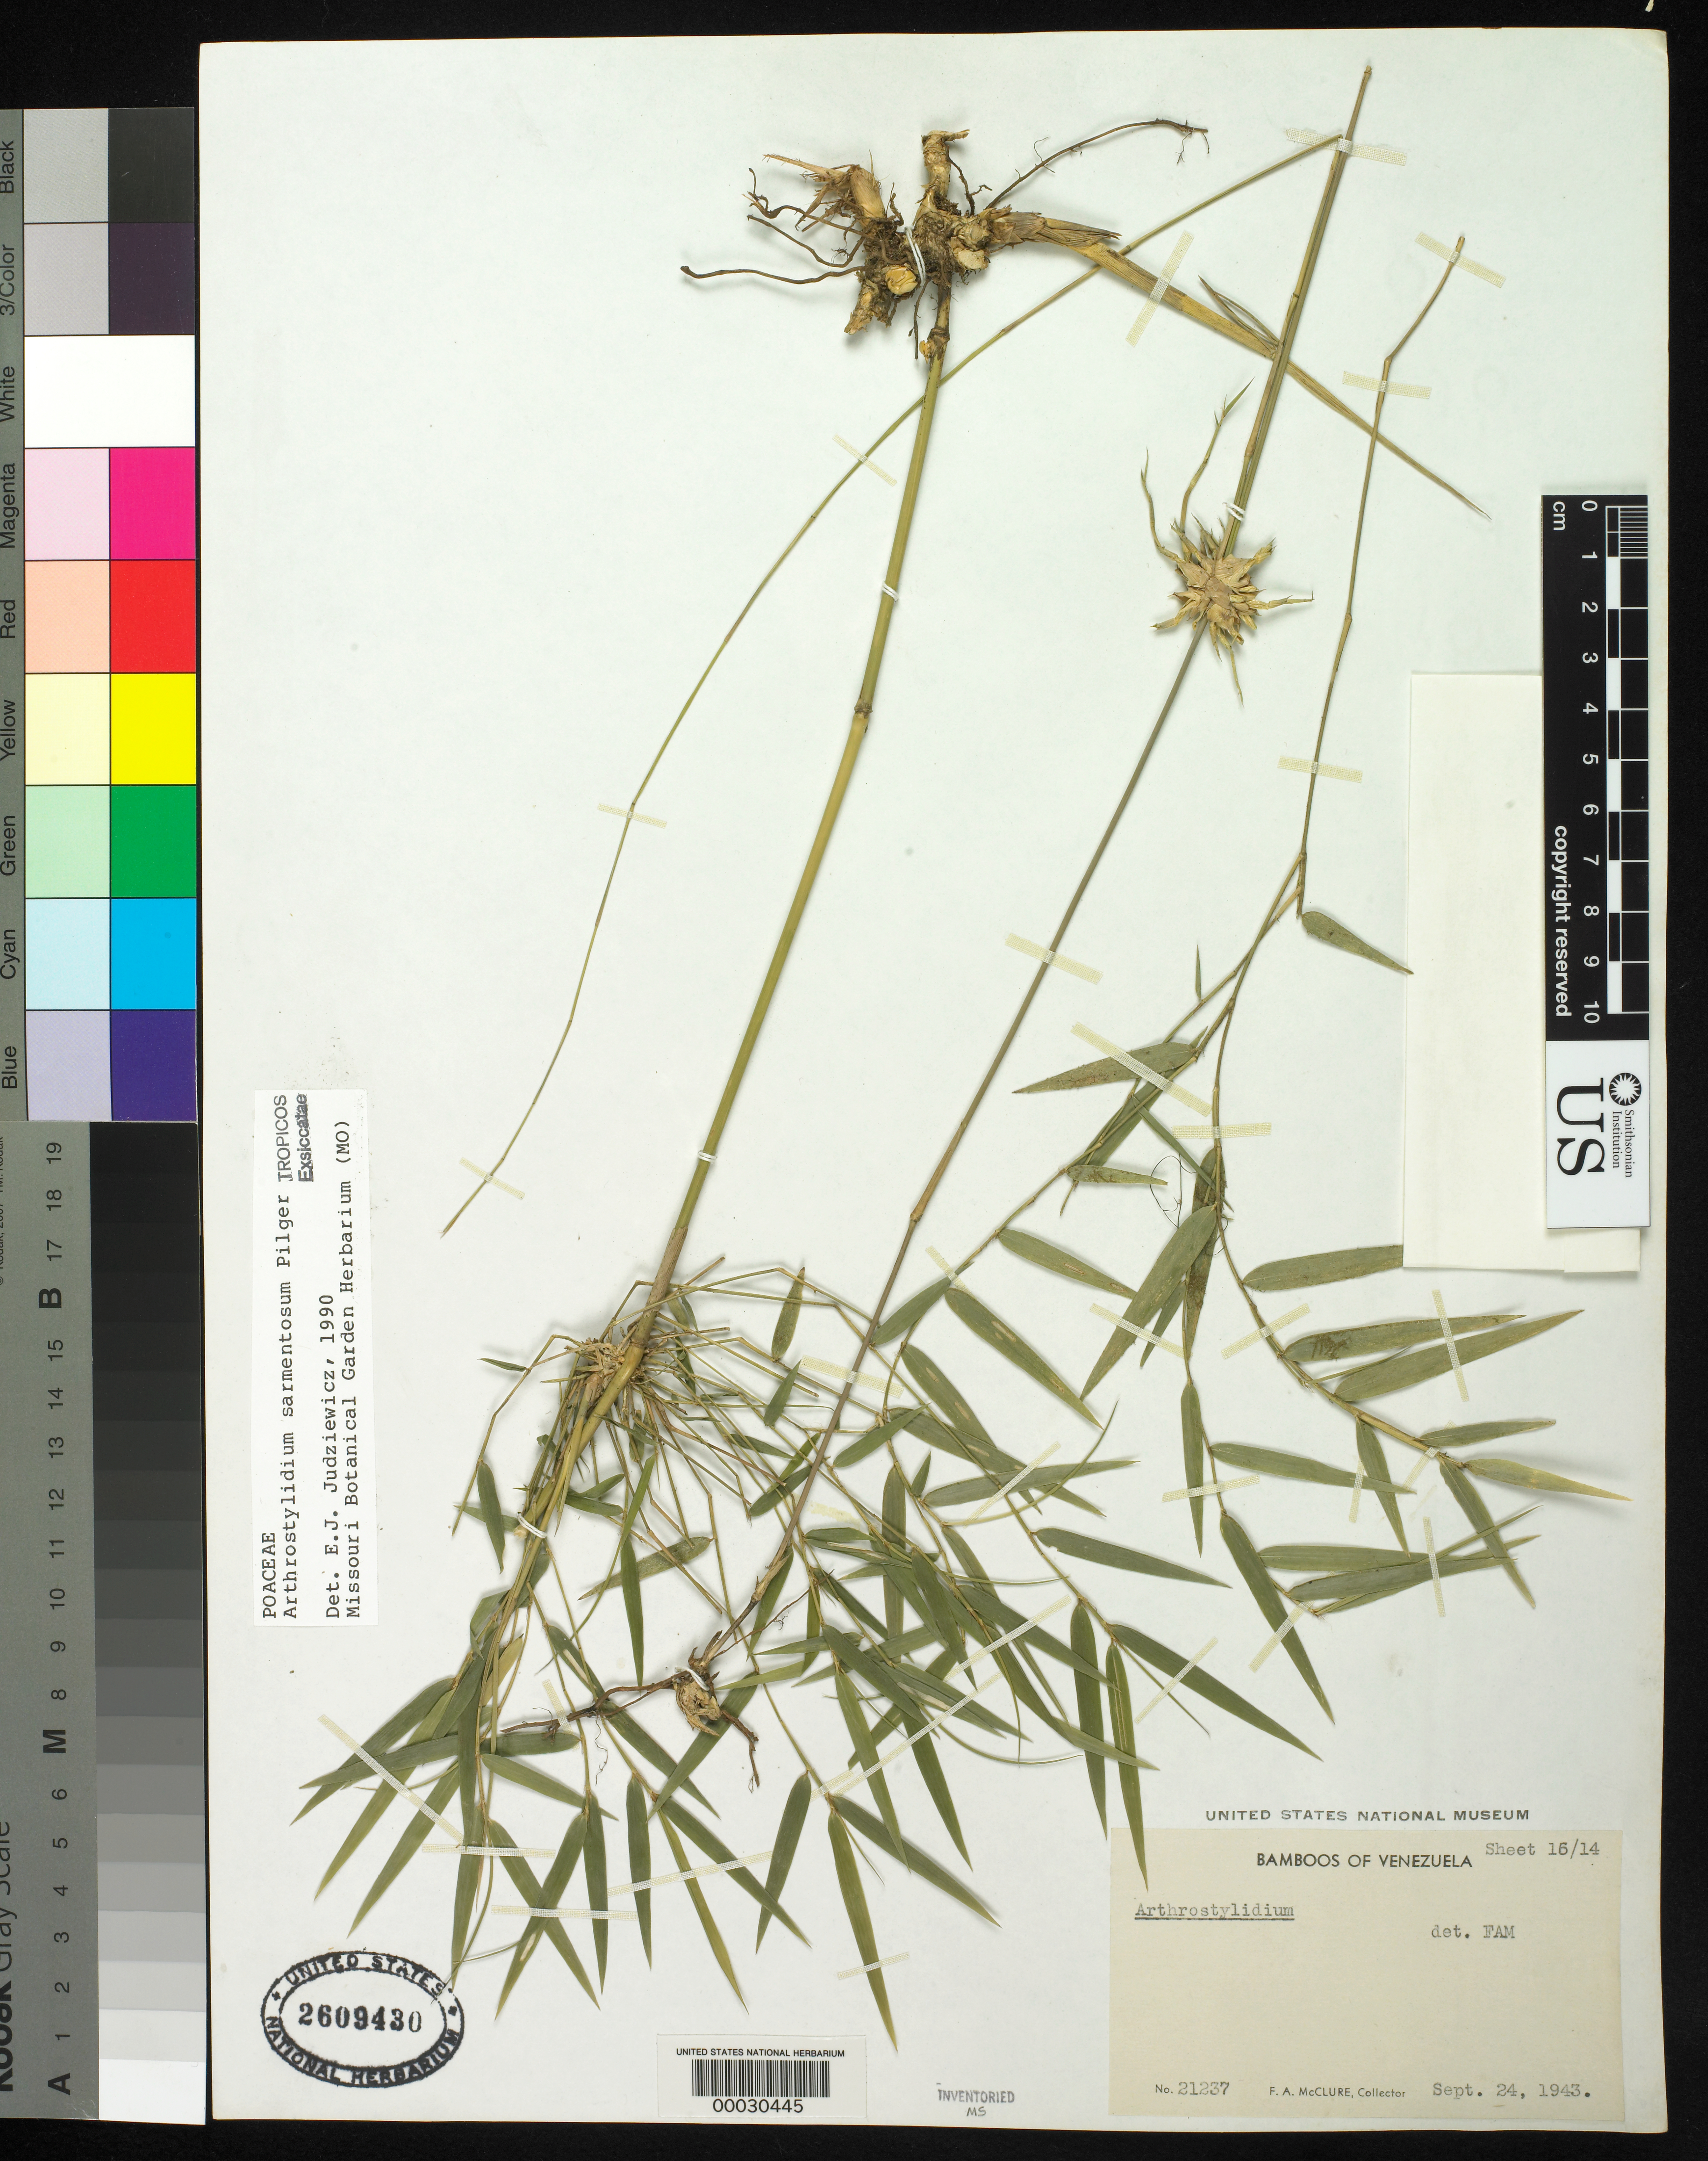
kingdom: Plantae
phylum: Tracheophyta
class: Liliopsida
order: Poales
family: Poaceae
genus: Arthrostylidium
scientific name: Arthrostylidium sarmentosum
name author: Pilg. in Urb.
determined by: Judziewicz, E. J.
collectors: F. A. McClure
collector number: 21237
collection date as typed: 24 Sep 1943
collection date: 1943-09-24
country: Venezuela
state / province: Distrito Federal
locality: El junquito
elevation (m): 1800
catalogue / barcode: US 2609430